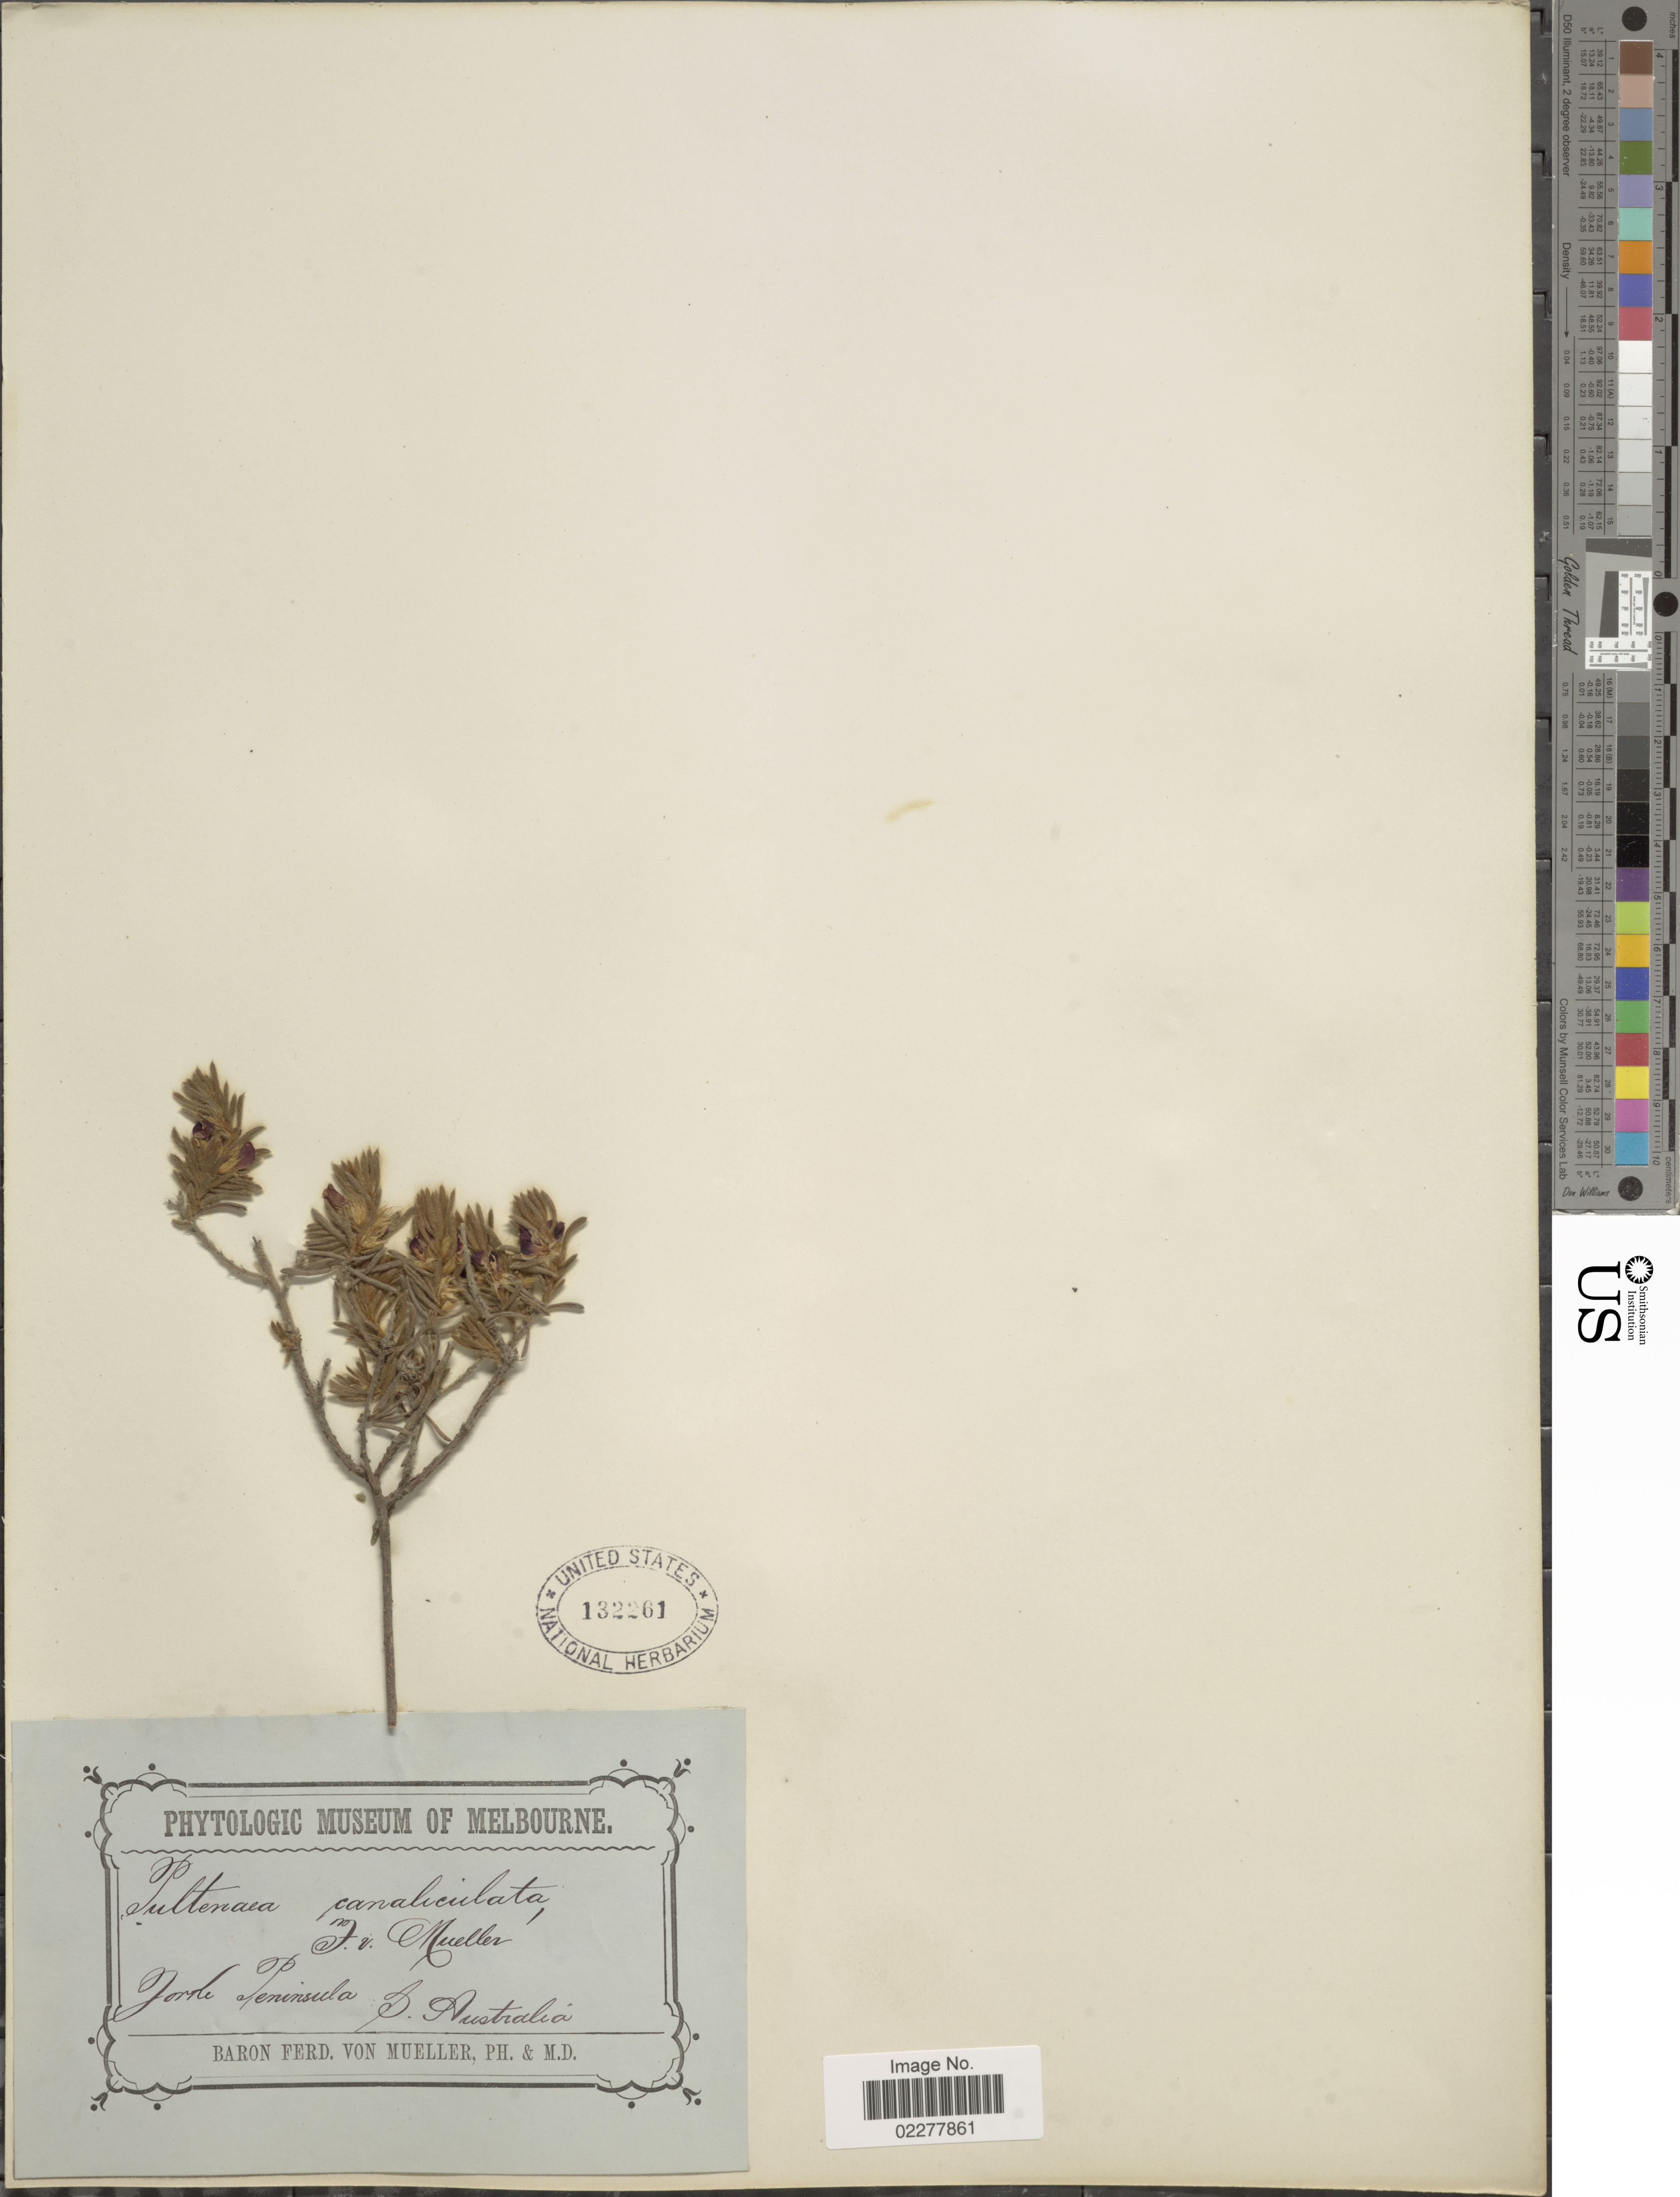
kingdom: Plantae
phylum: Tracheophyta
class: Magnoliopsida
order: Fabales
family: Fabaceae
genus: Pultenaea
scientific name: Pultenaea caniculata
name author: Walp.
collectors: F. von Mueller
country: Australia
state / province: South Australia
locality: Yorke Penninsula. S. Australia.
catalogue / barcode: US 132261